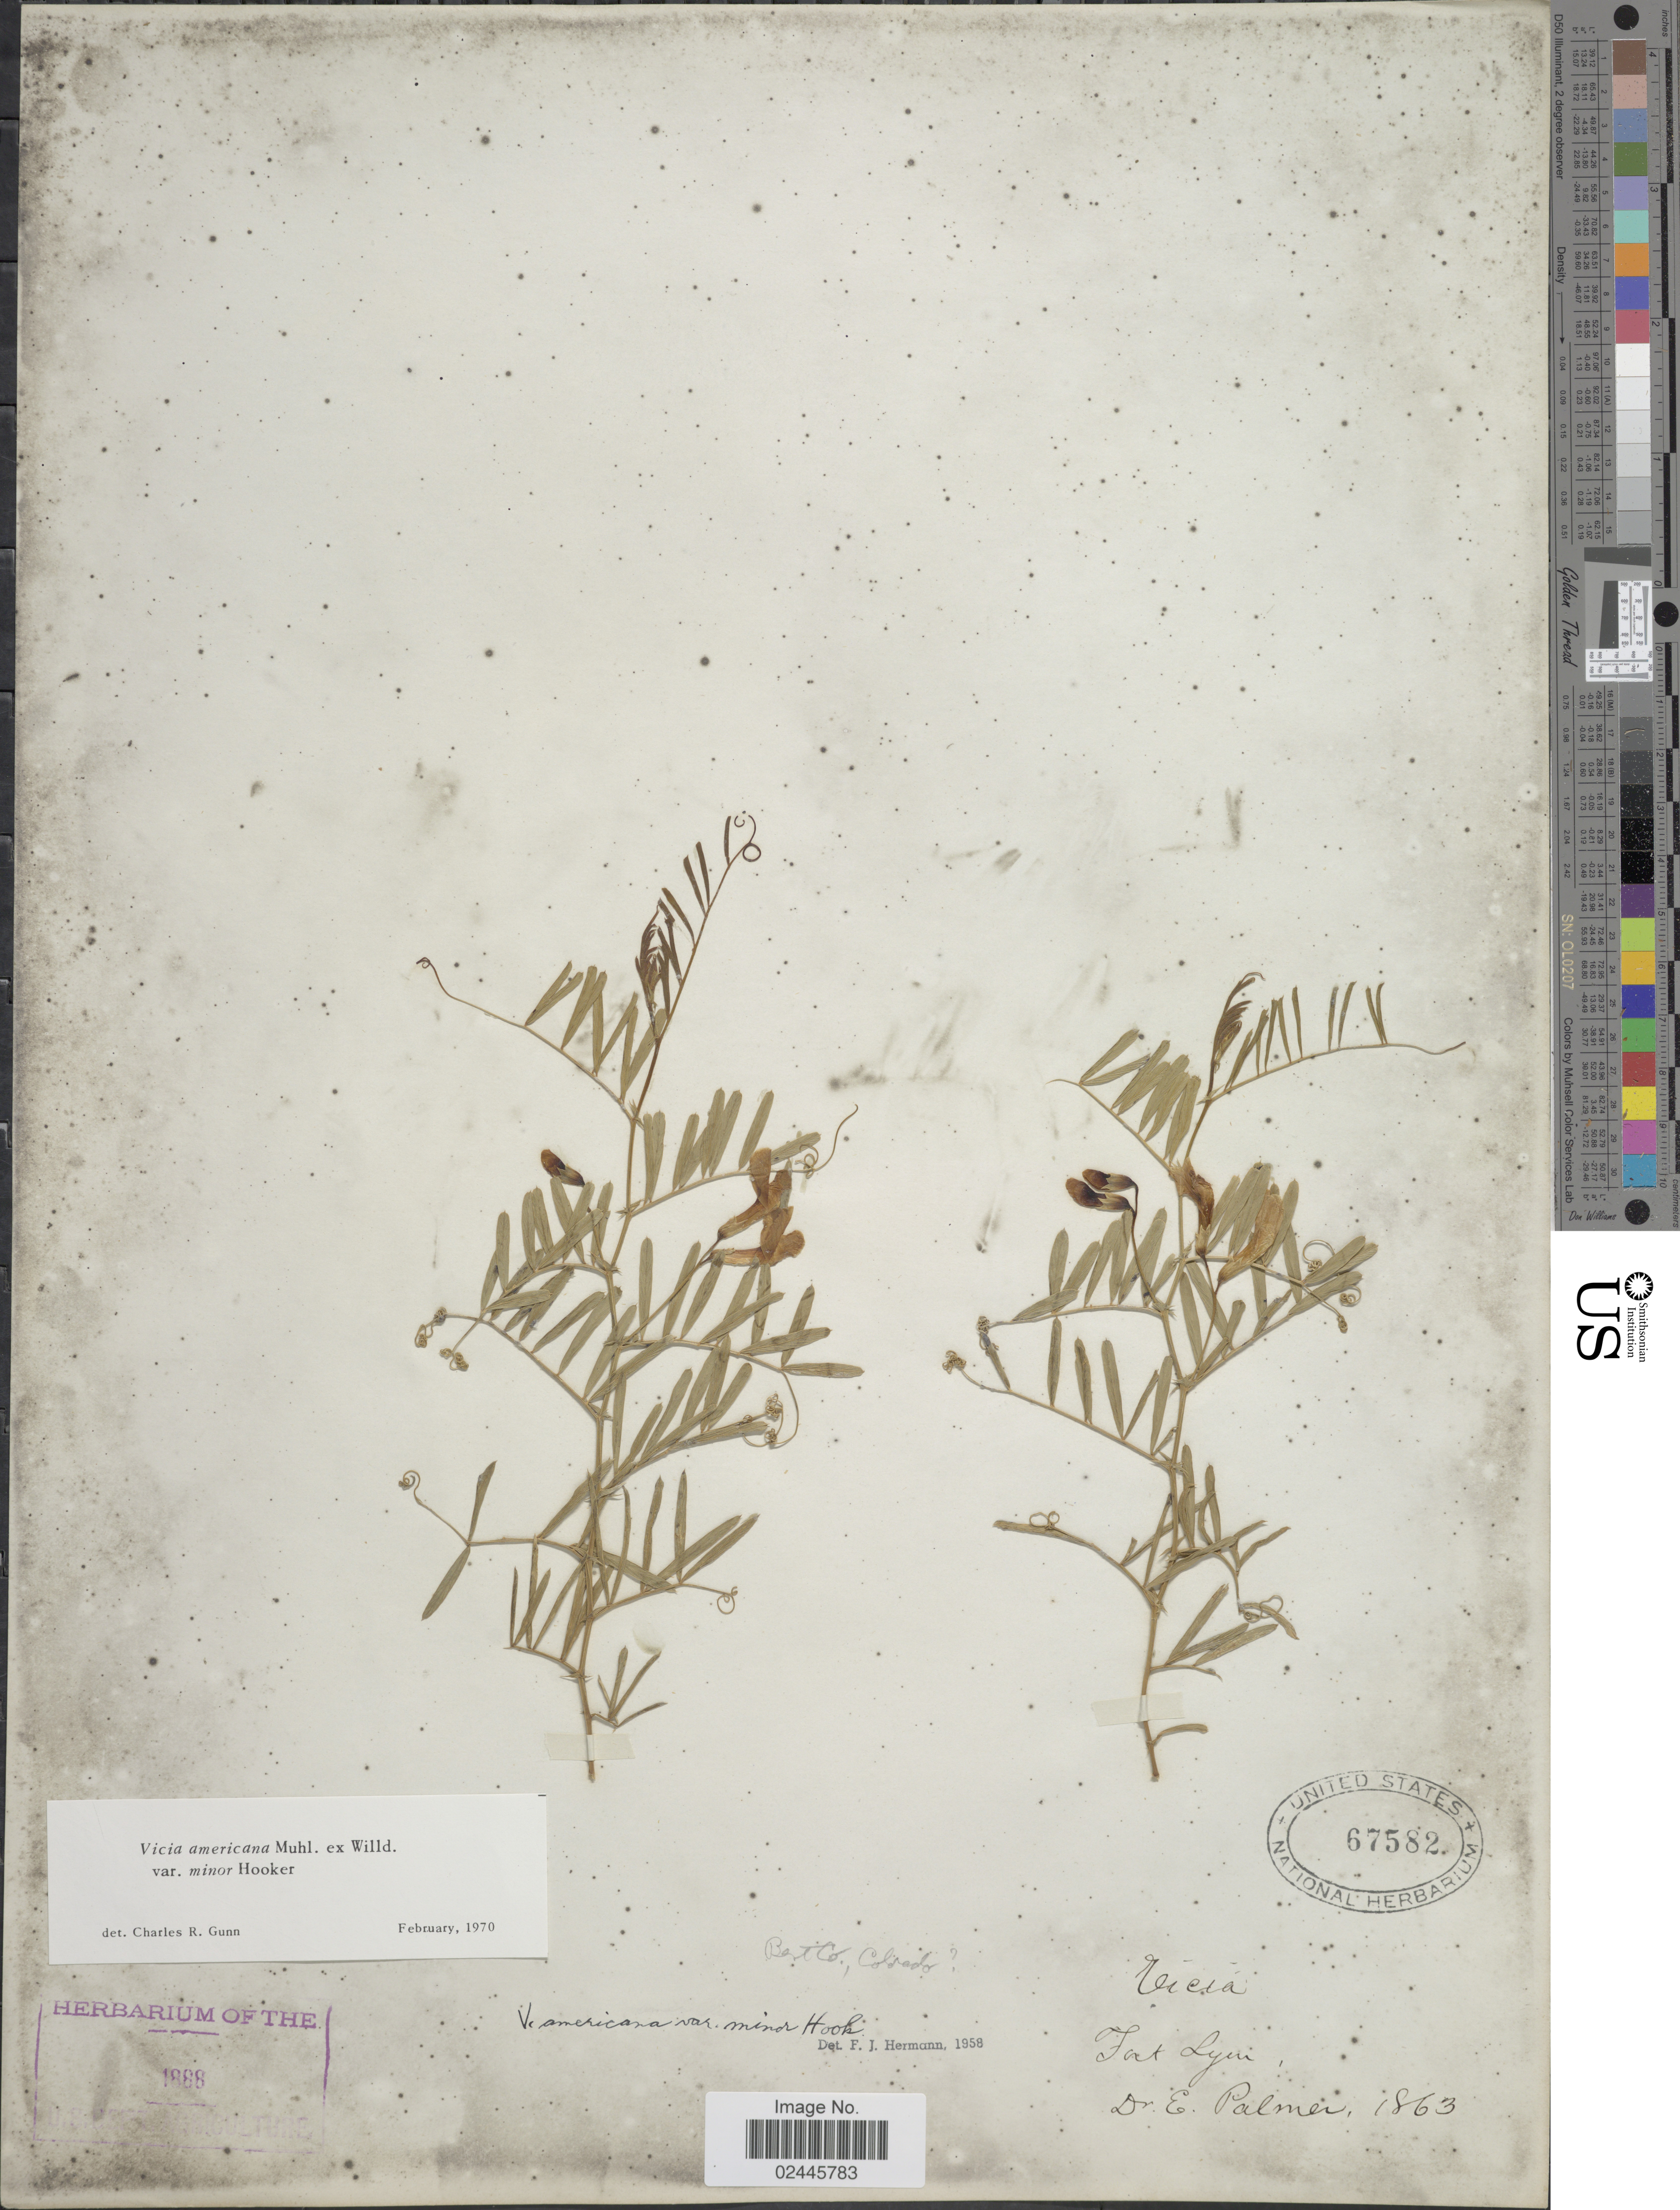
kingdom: Plantae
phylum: Tracheophyta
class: Magnoliopsida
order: Fabales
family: Fabaceae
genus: Vicia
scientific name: Vicia americana var. minor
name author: Hook.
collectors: E. Palmer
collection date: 1863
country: United States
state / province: Colorado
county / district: Bent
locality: Bent Co. Colorado? Fort Lyon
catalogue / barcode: US 67582